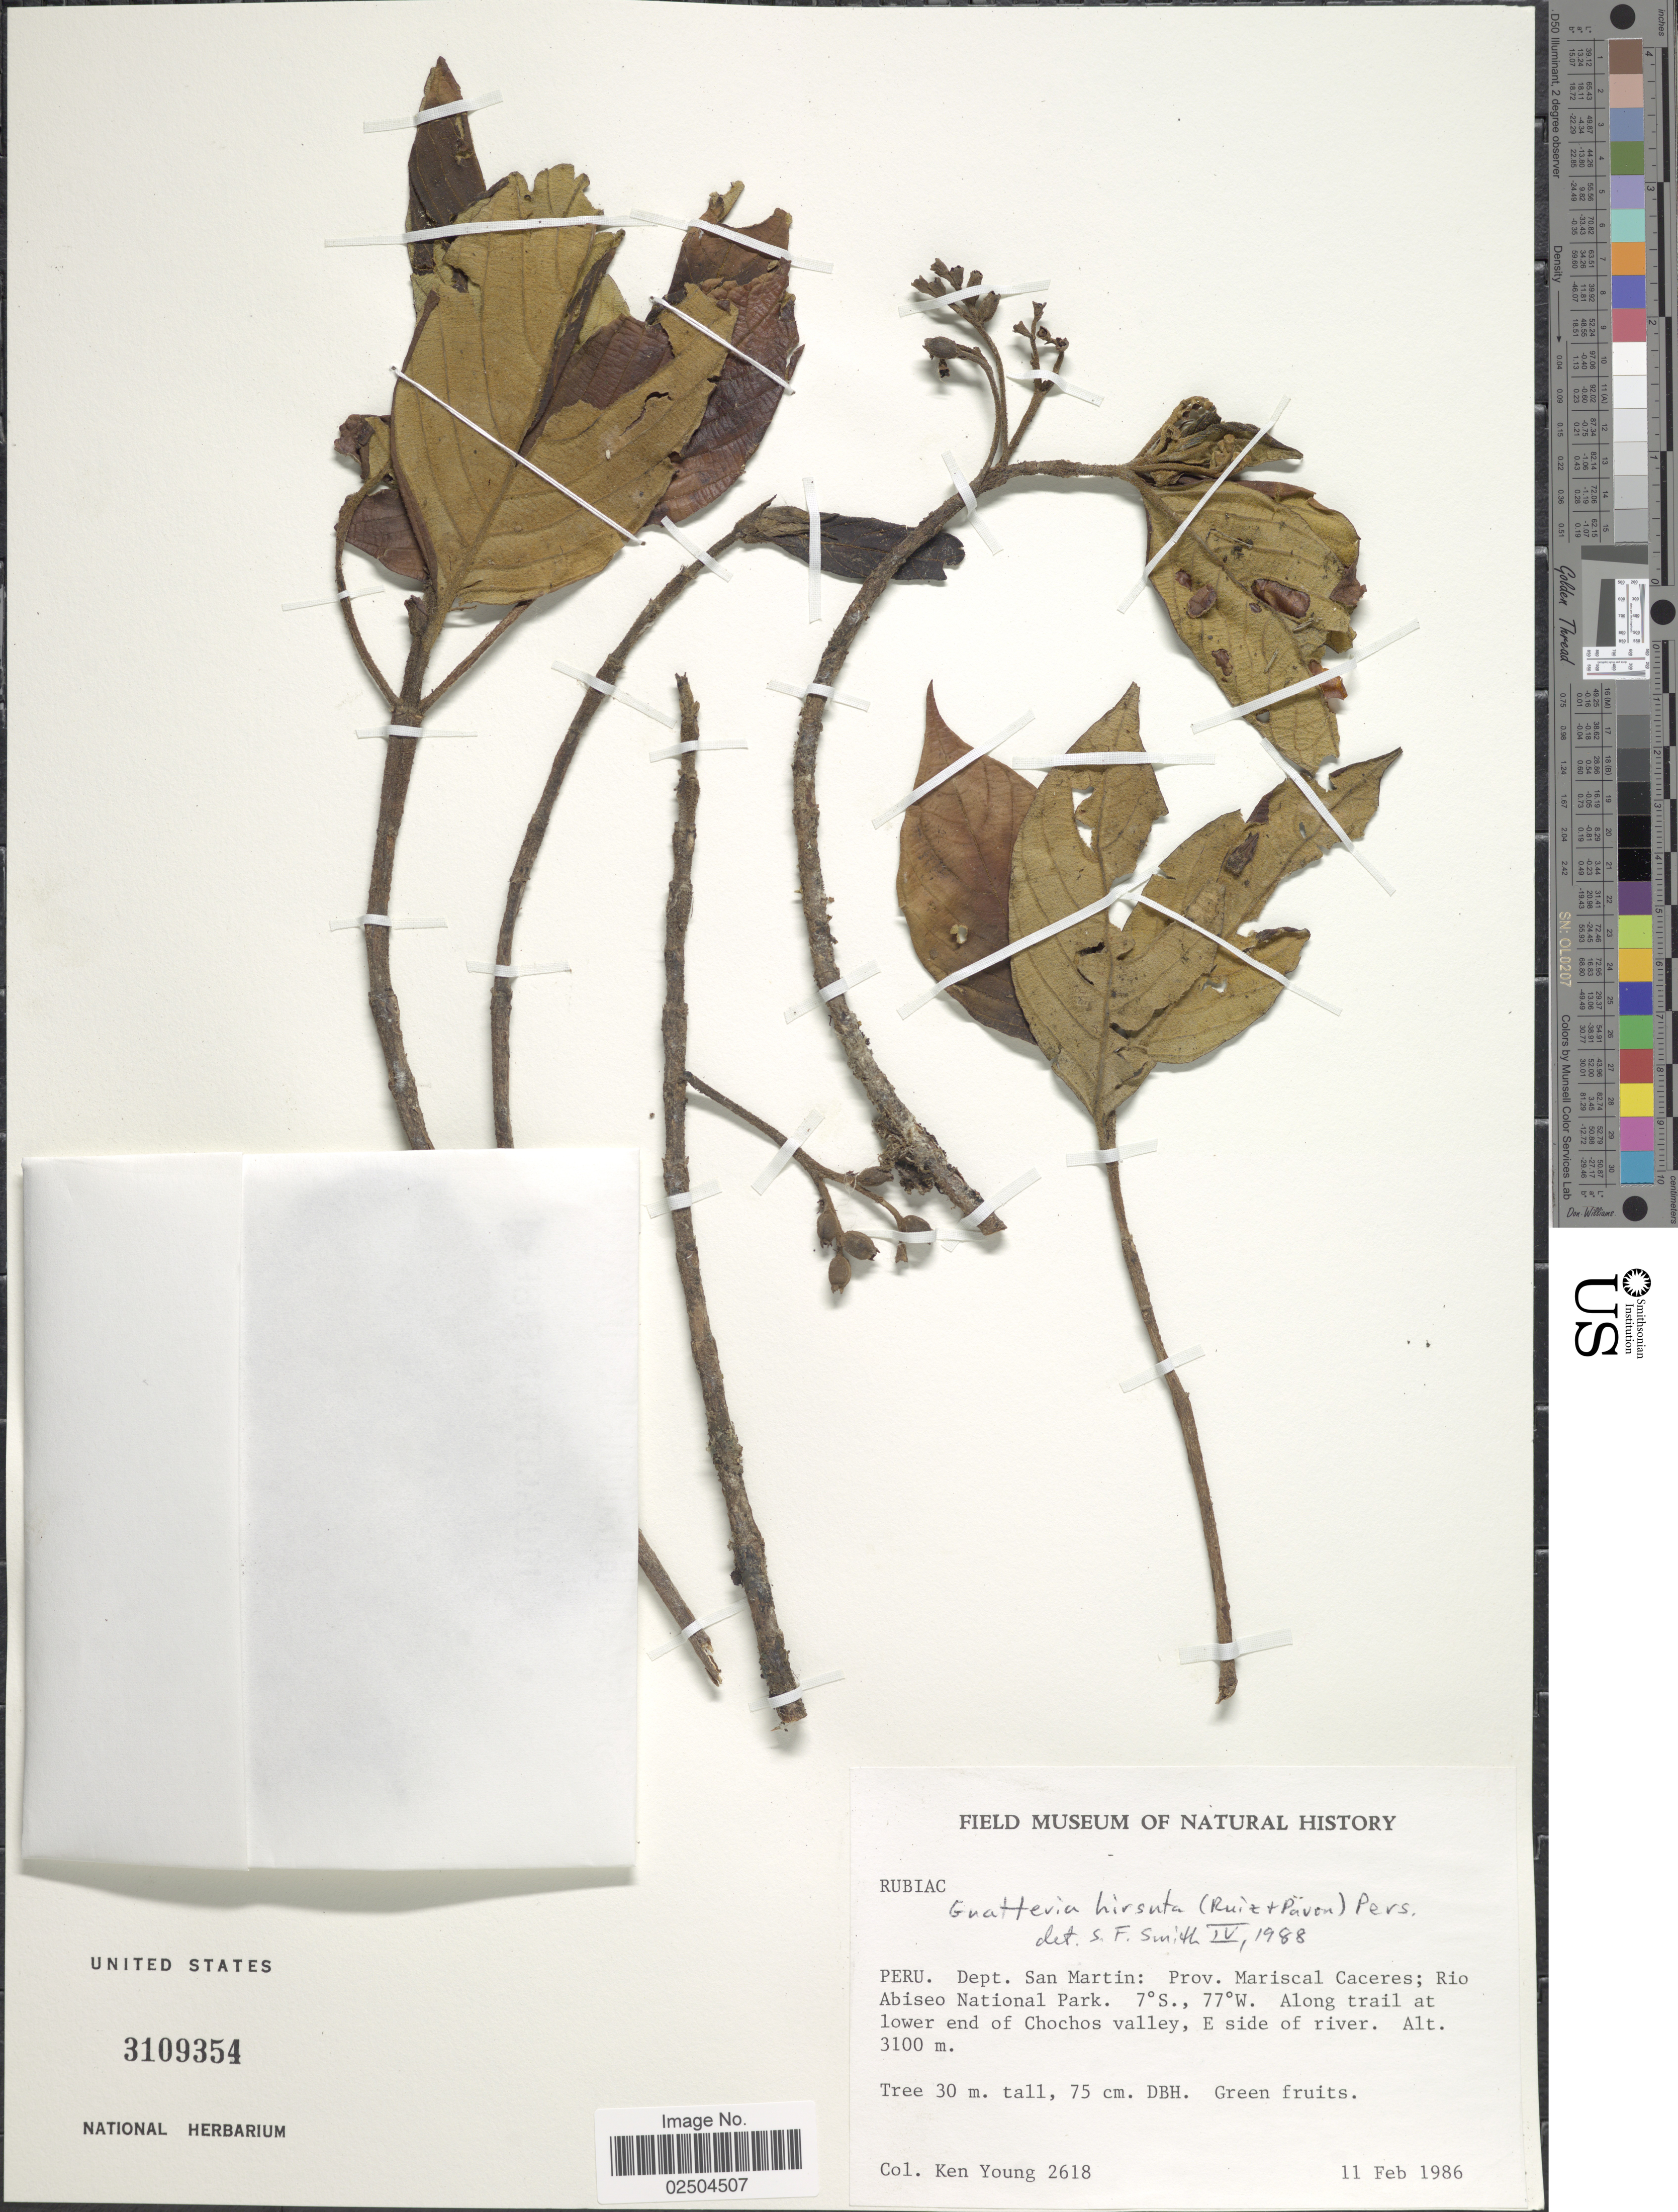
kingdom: Plantae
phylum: Tracheophyta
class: Magnoliopsida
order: Gentianales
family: Rubiaceae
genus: Guettarda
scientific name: Guettarda hirsuta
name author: (Ruiz & Pav.) Pers.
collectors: K. Young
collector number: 2618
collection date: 1986-02-11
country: Peru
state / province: San Martín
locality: Peru, Dept. San Martin: Prov. Mariscal Caceres; along trail at lower end of Chochos Valley, E side of river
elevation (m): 3100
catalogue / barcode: US 3109354